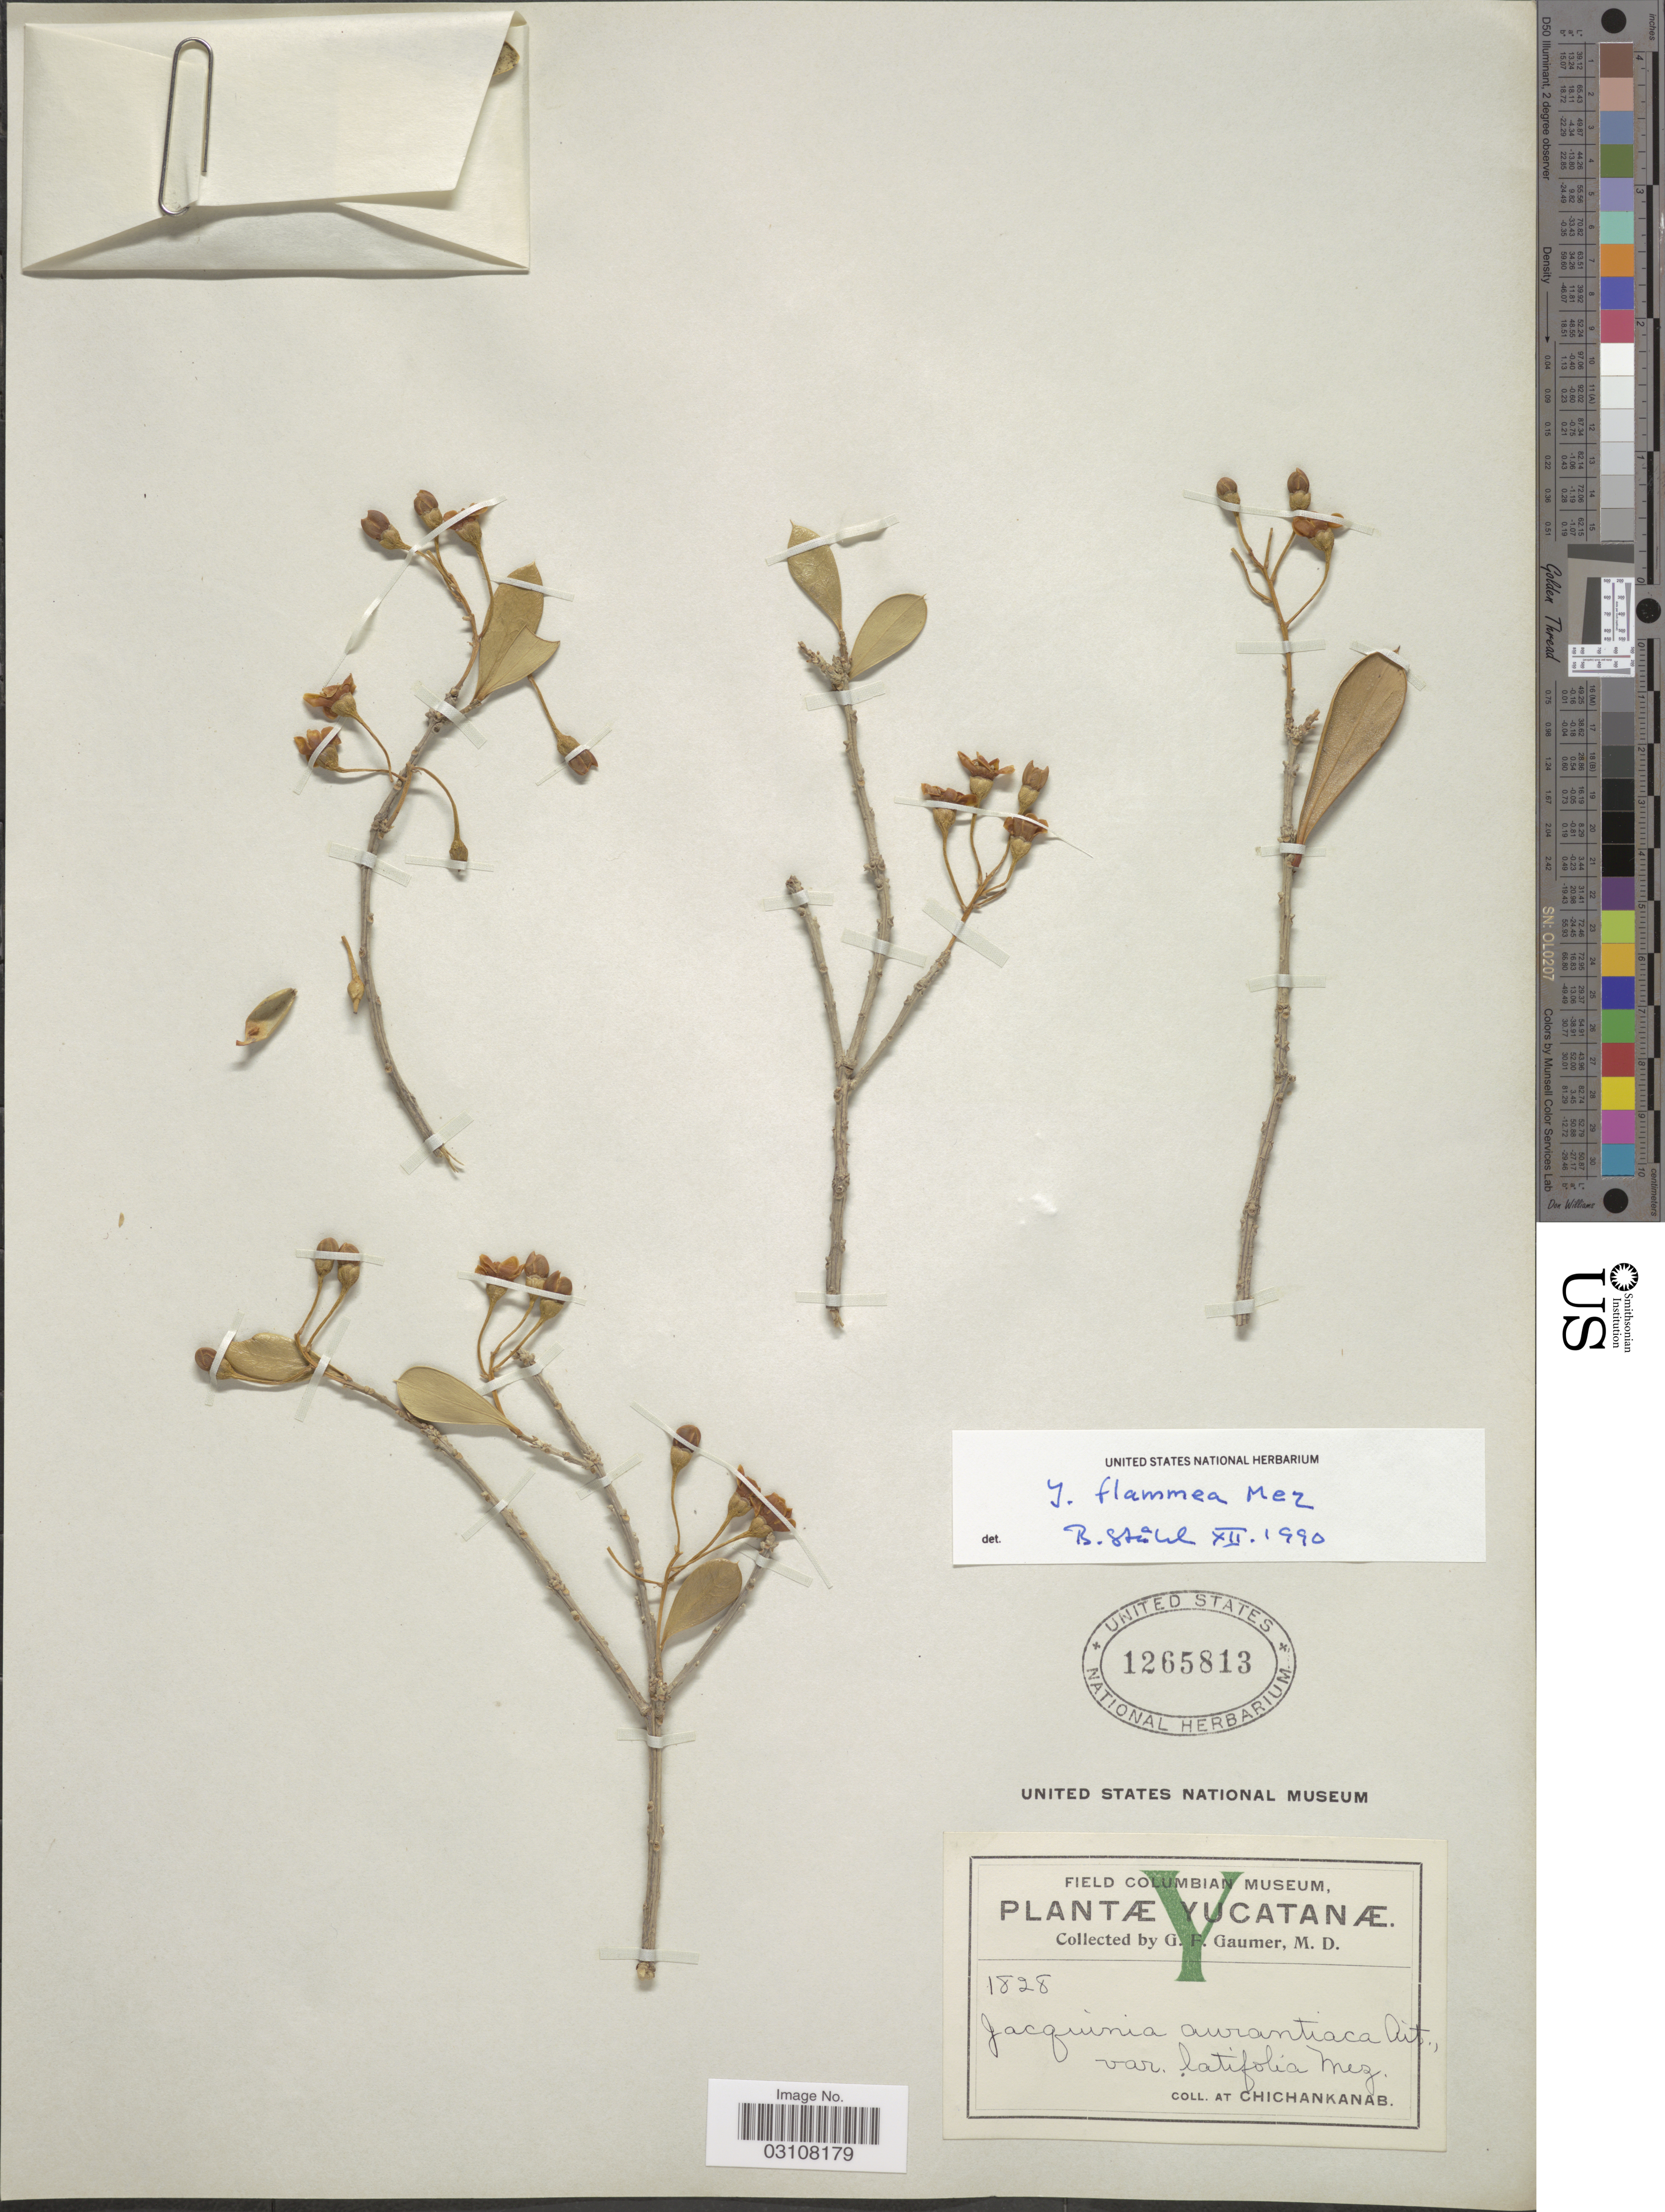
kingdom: Plantae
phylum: Tracheophyta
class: Magnoliopsida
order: Ericales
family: Primulaceae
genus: Jacquinia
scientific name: Jacquinia flammea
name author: Millsp. ex Mez in Engl.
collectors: G. F. Gaumer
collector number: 1828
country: Mexico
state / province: Yucatán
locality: At Chichankanab.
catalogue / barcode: US 1265813